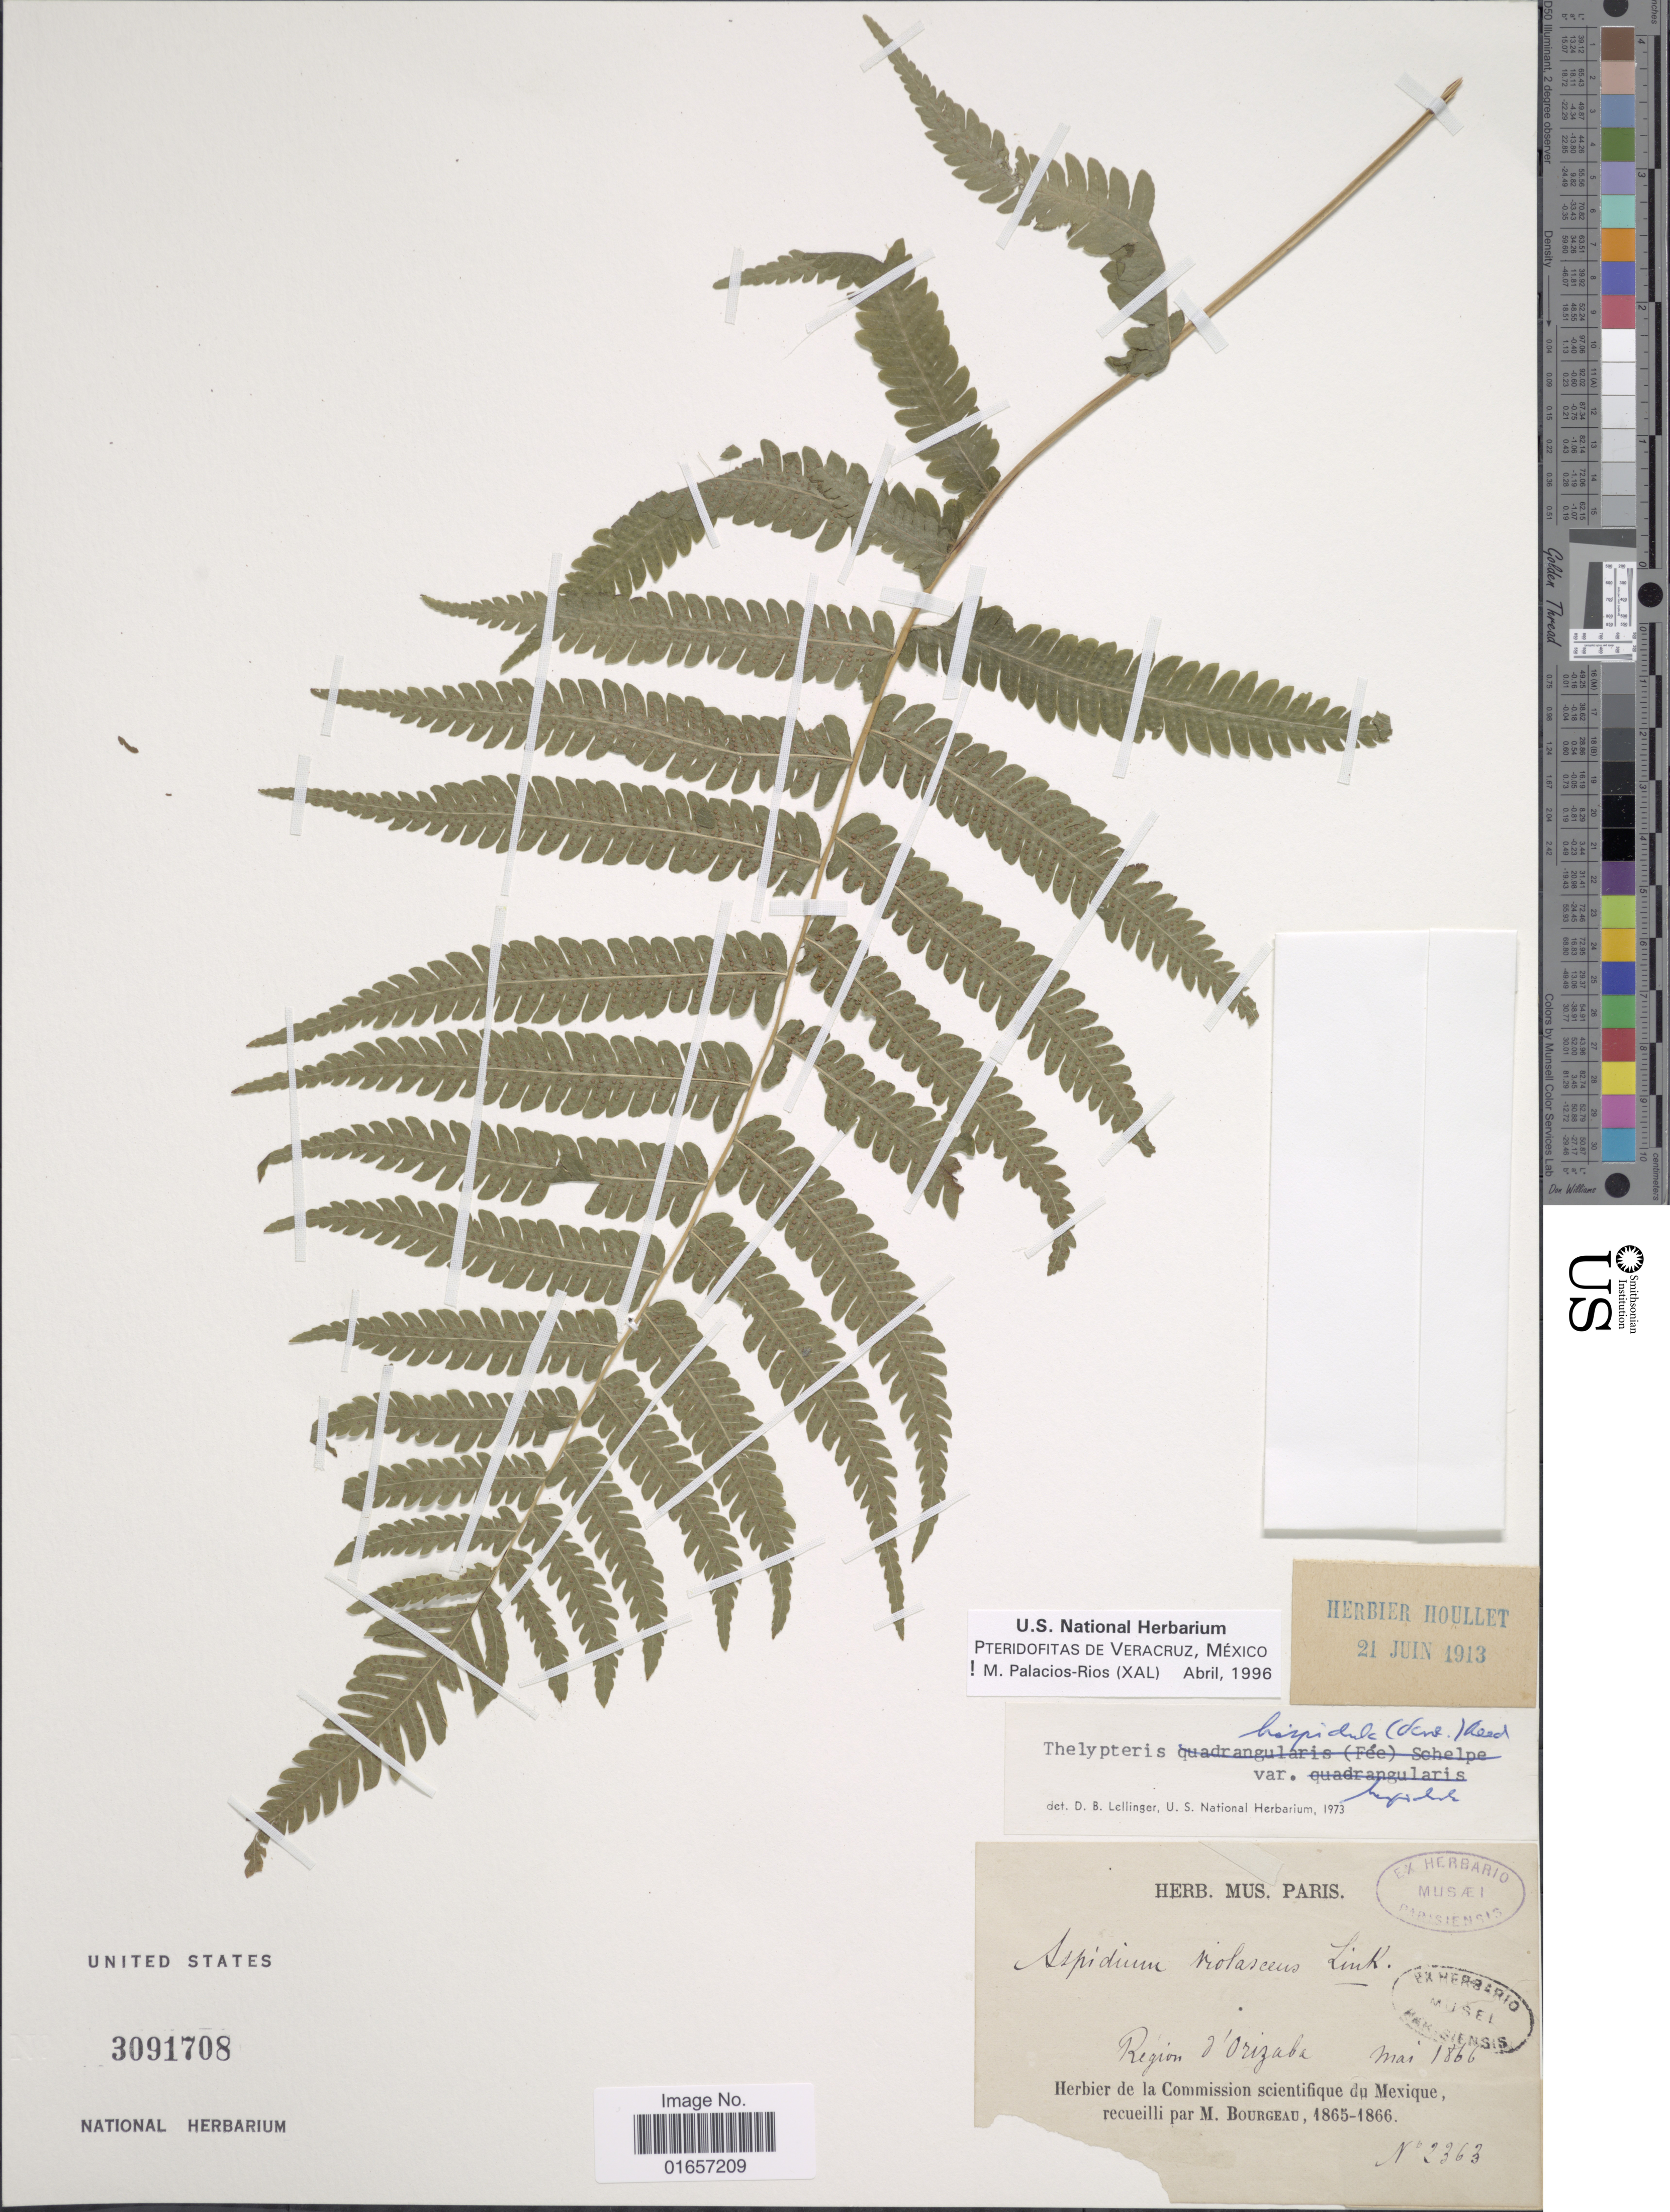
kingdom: Plantae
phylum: Tracheophyta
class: Polypodiopsida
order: Polypodiales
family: Thelypteridaceae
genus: Christella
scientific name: Christella hispidula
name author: (Decne.) Holttum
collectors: M. Bourgeau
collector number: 2363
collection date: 1865-05/1866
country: Mexico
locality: Région d'Orizaba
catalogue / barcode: US 3091708